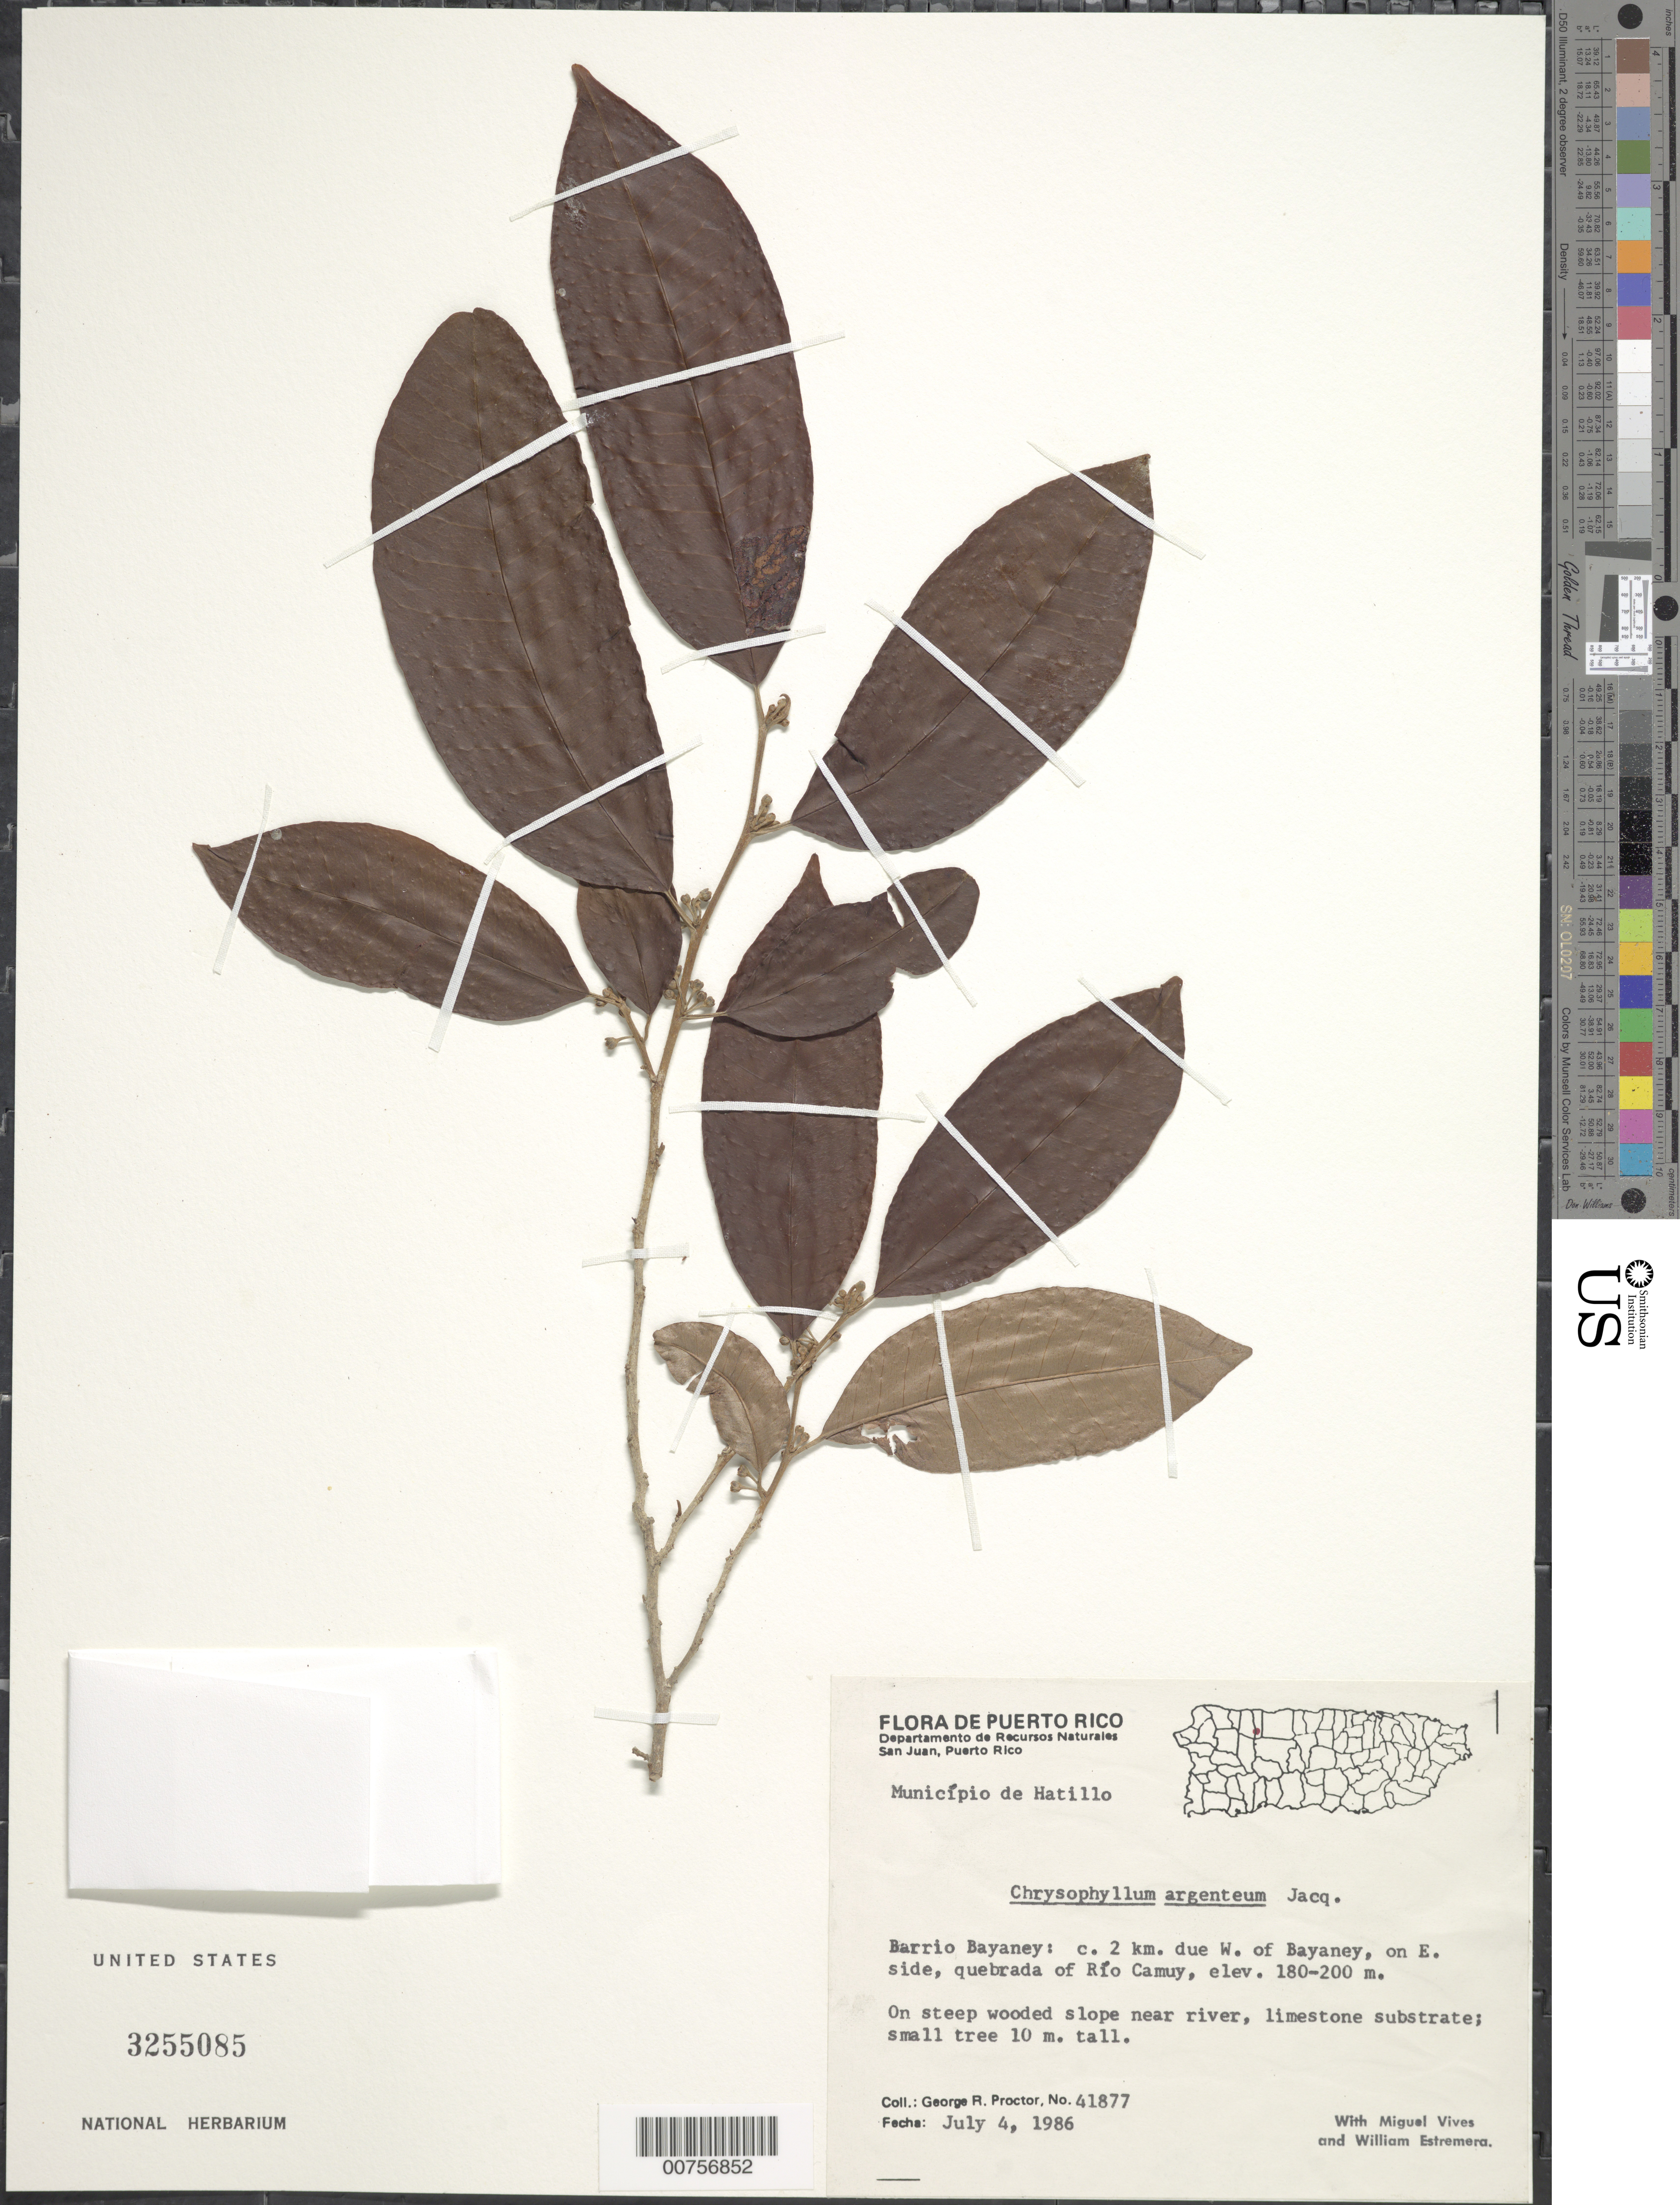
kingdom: Plantae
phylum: Tracheophyta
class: Magnoliopsida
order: Ericales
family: Sapotaceae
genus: Chrysophyllum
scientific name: Chrysophyllum argenteum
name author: Jacq.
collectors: G. R. Proctor, M. Vives & W. Estremera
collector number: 41877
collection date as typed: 04 Jul 1986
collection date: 1986-07-04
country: Puerto Rico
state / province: Hatillo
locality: Barrio Bayaney: c. 2 km due W of Bayaney, on E side, quebrada of Río Camuy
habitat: Steep wooded slope near river, limestone substrate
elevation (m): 180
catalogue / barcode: US 3255085